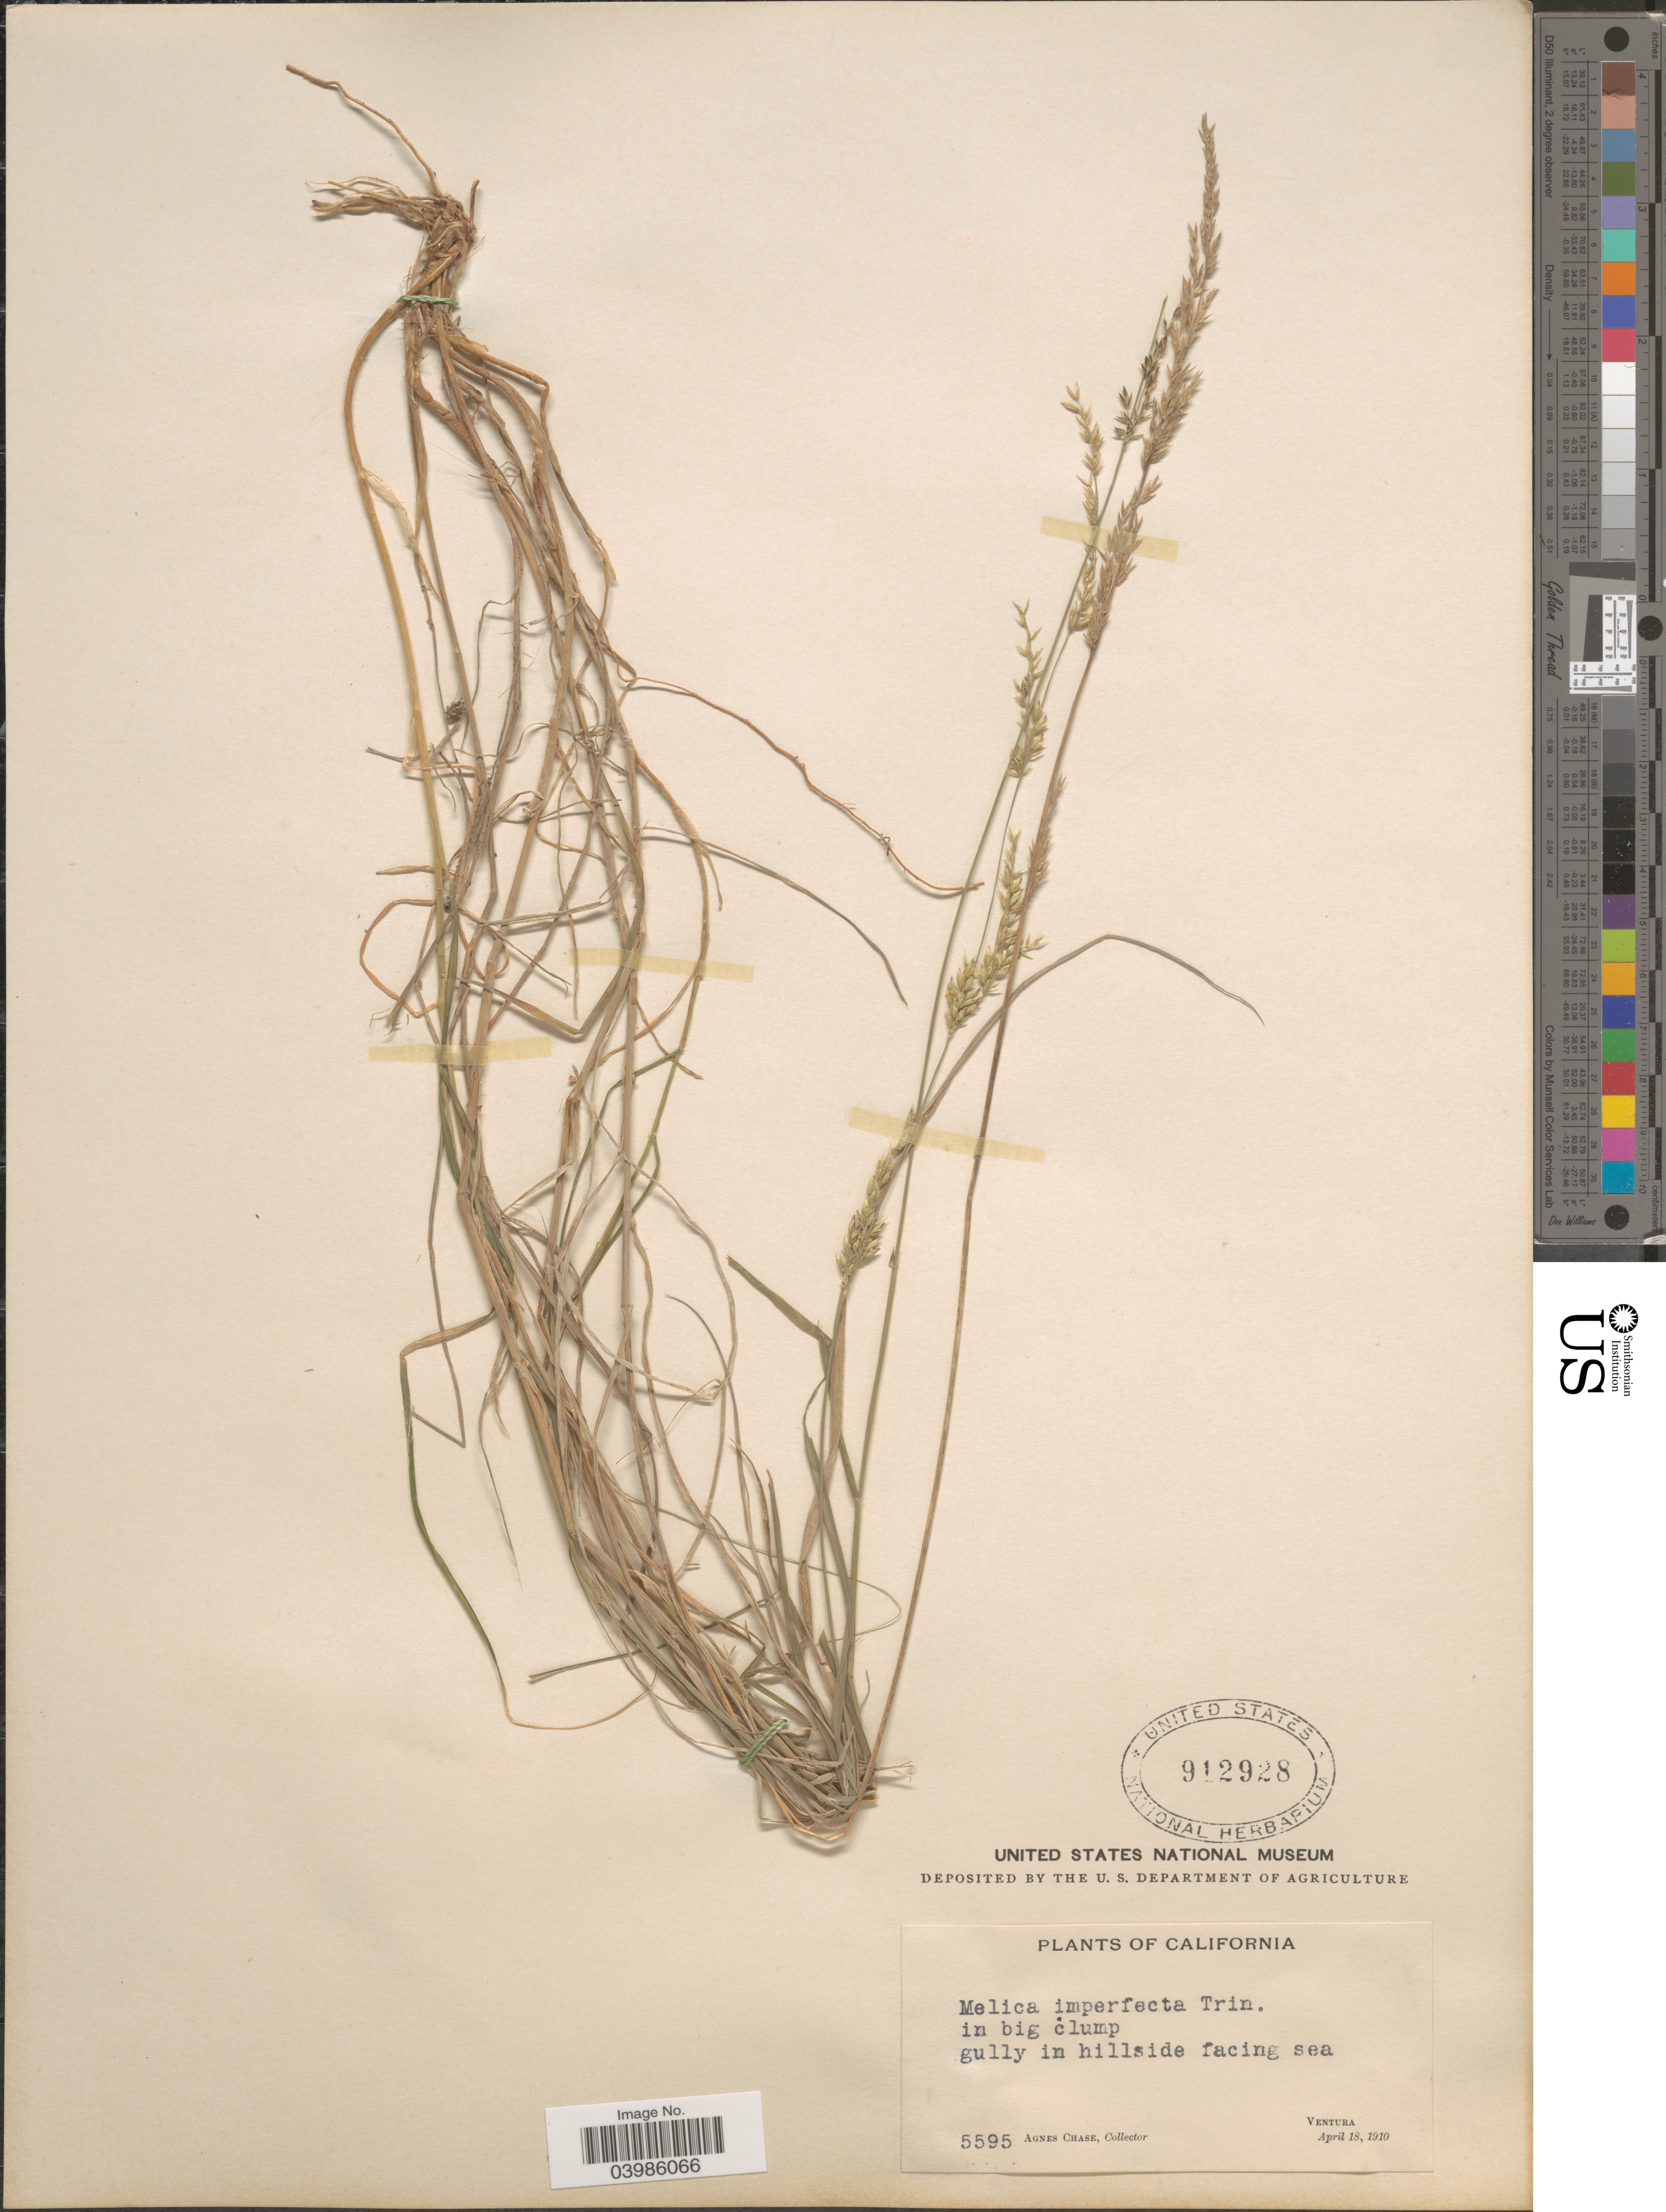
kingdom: Plantae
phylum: Tracheophyta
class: Liliopsida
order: Poales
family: Poaceae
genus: Melica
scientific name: Melica imperfecta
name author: Trin.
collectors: A. Chase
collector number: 5595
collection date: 1910-04-18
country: United States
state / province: California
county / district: Ventura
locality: Gully in hillside facing sea Ventura.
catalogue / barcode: US 912928